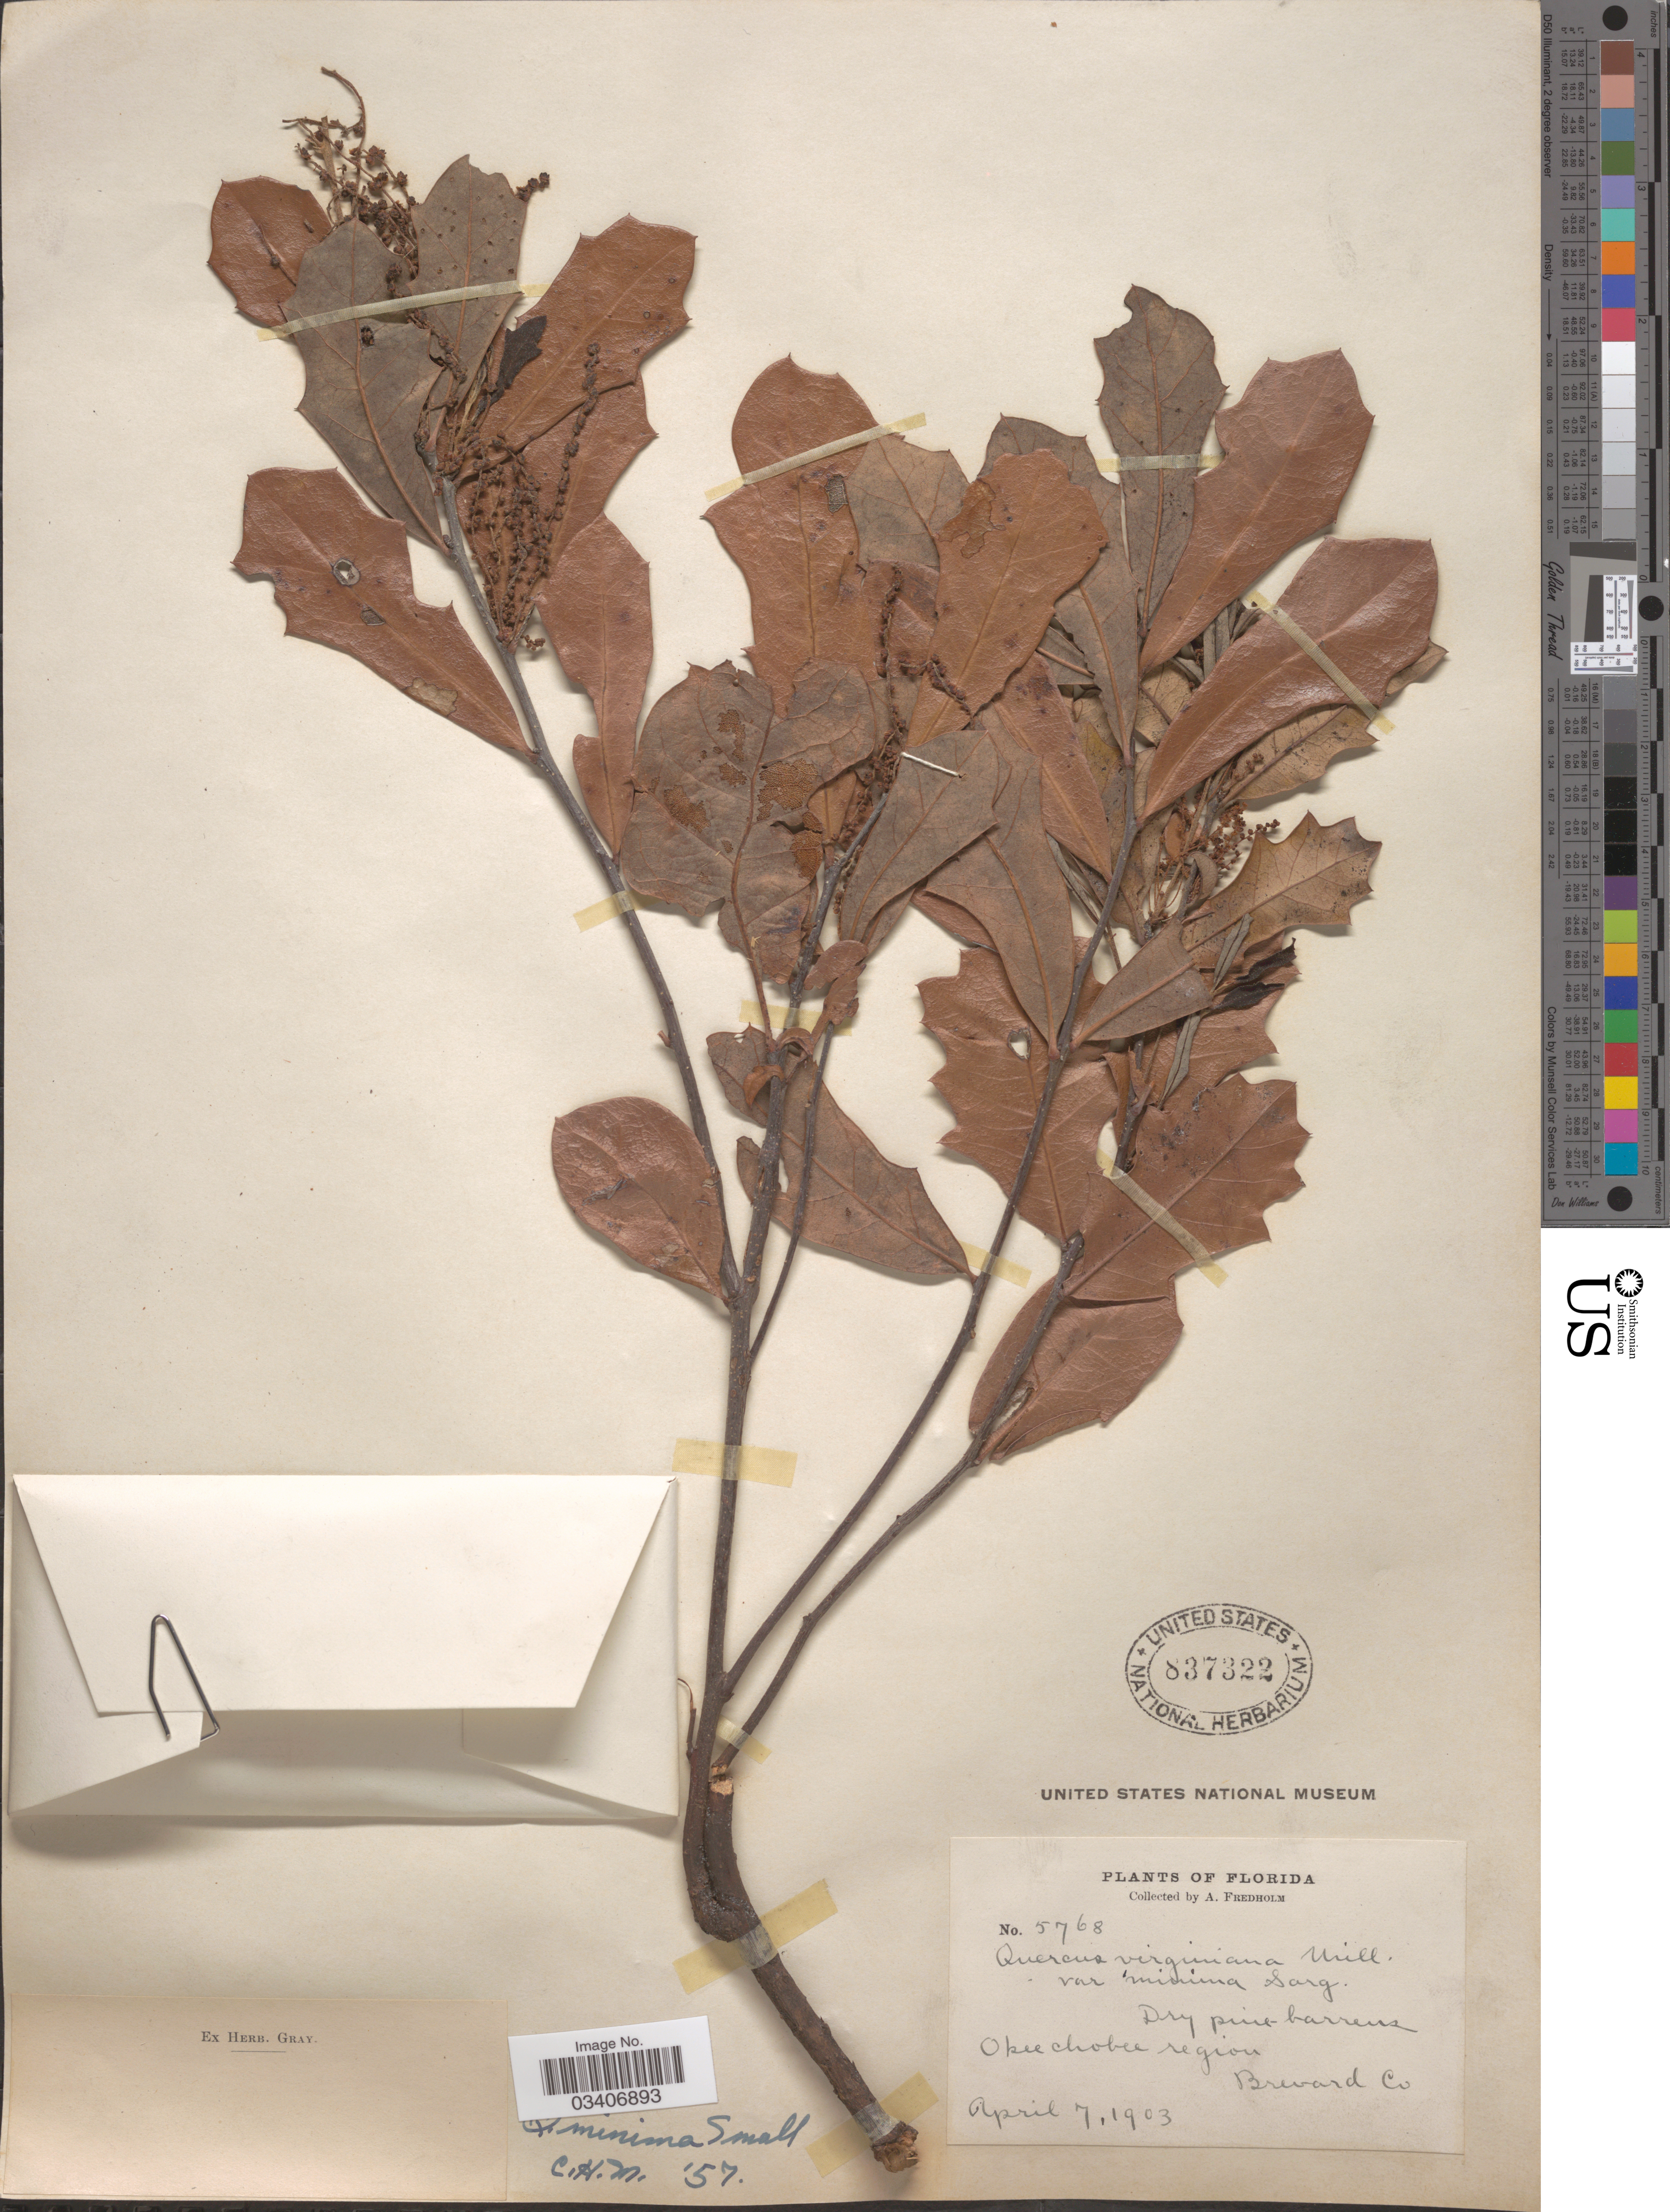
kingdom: Plantae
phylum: Tracheophyta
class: Magnoliopsida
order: Fagales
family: Fagaceae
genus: Quercus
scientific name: Quercus minima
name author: (Sarg.) Small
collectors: A. Fredholm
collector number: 5768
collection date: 1903-04-07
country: United States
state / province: Florida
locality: Okeechobee region. Brevard Co.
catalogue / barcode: US 837322